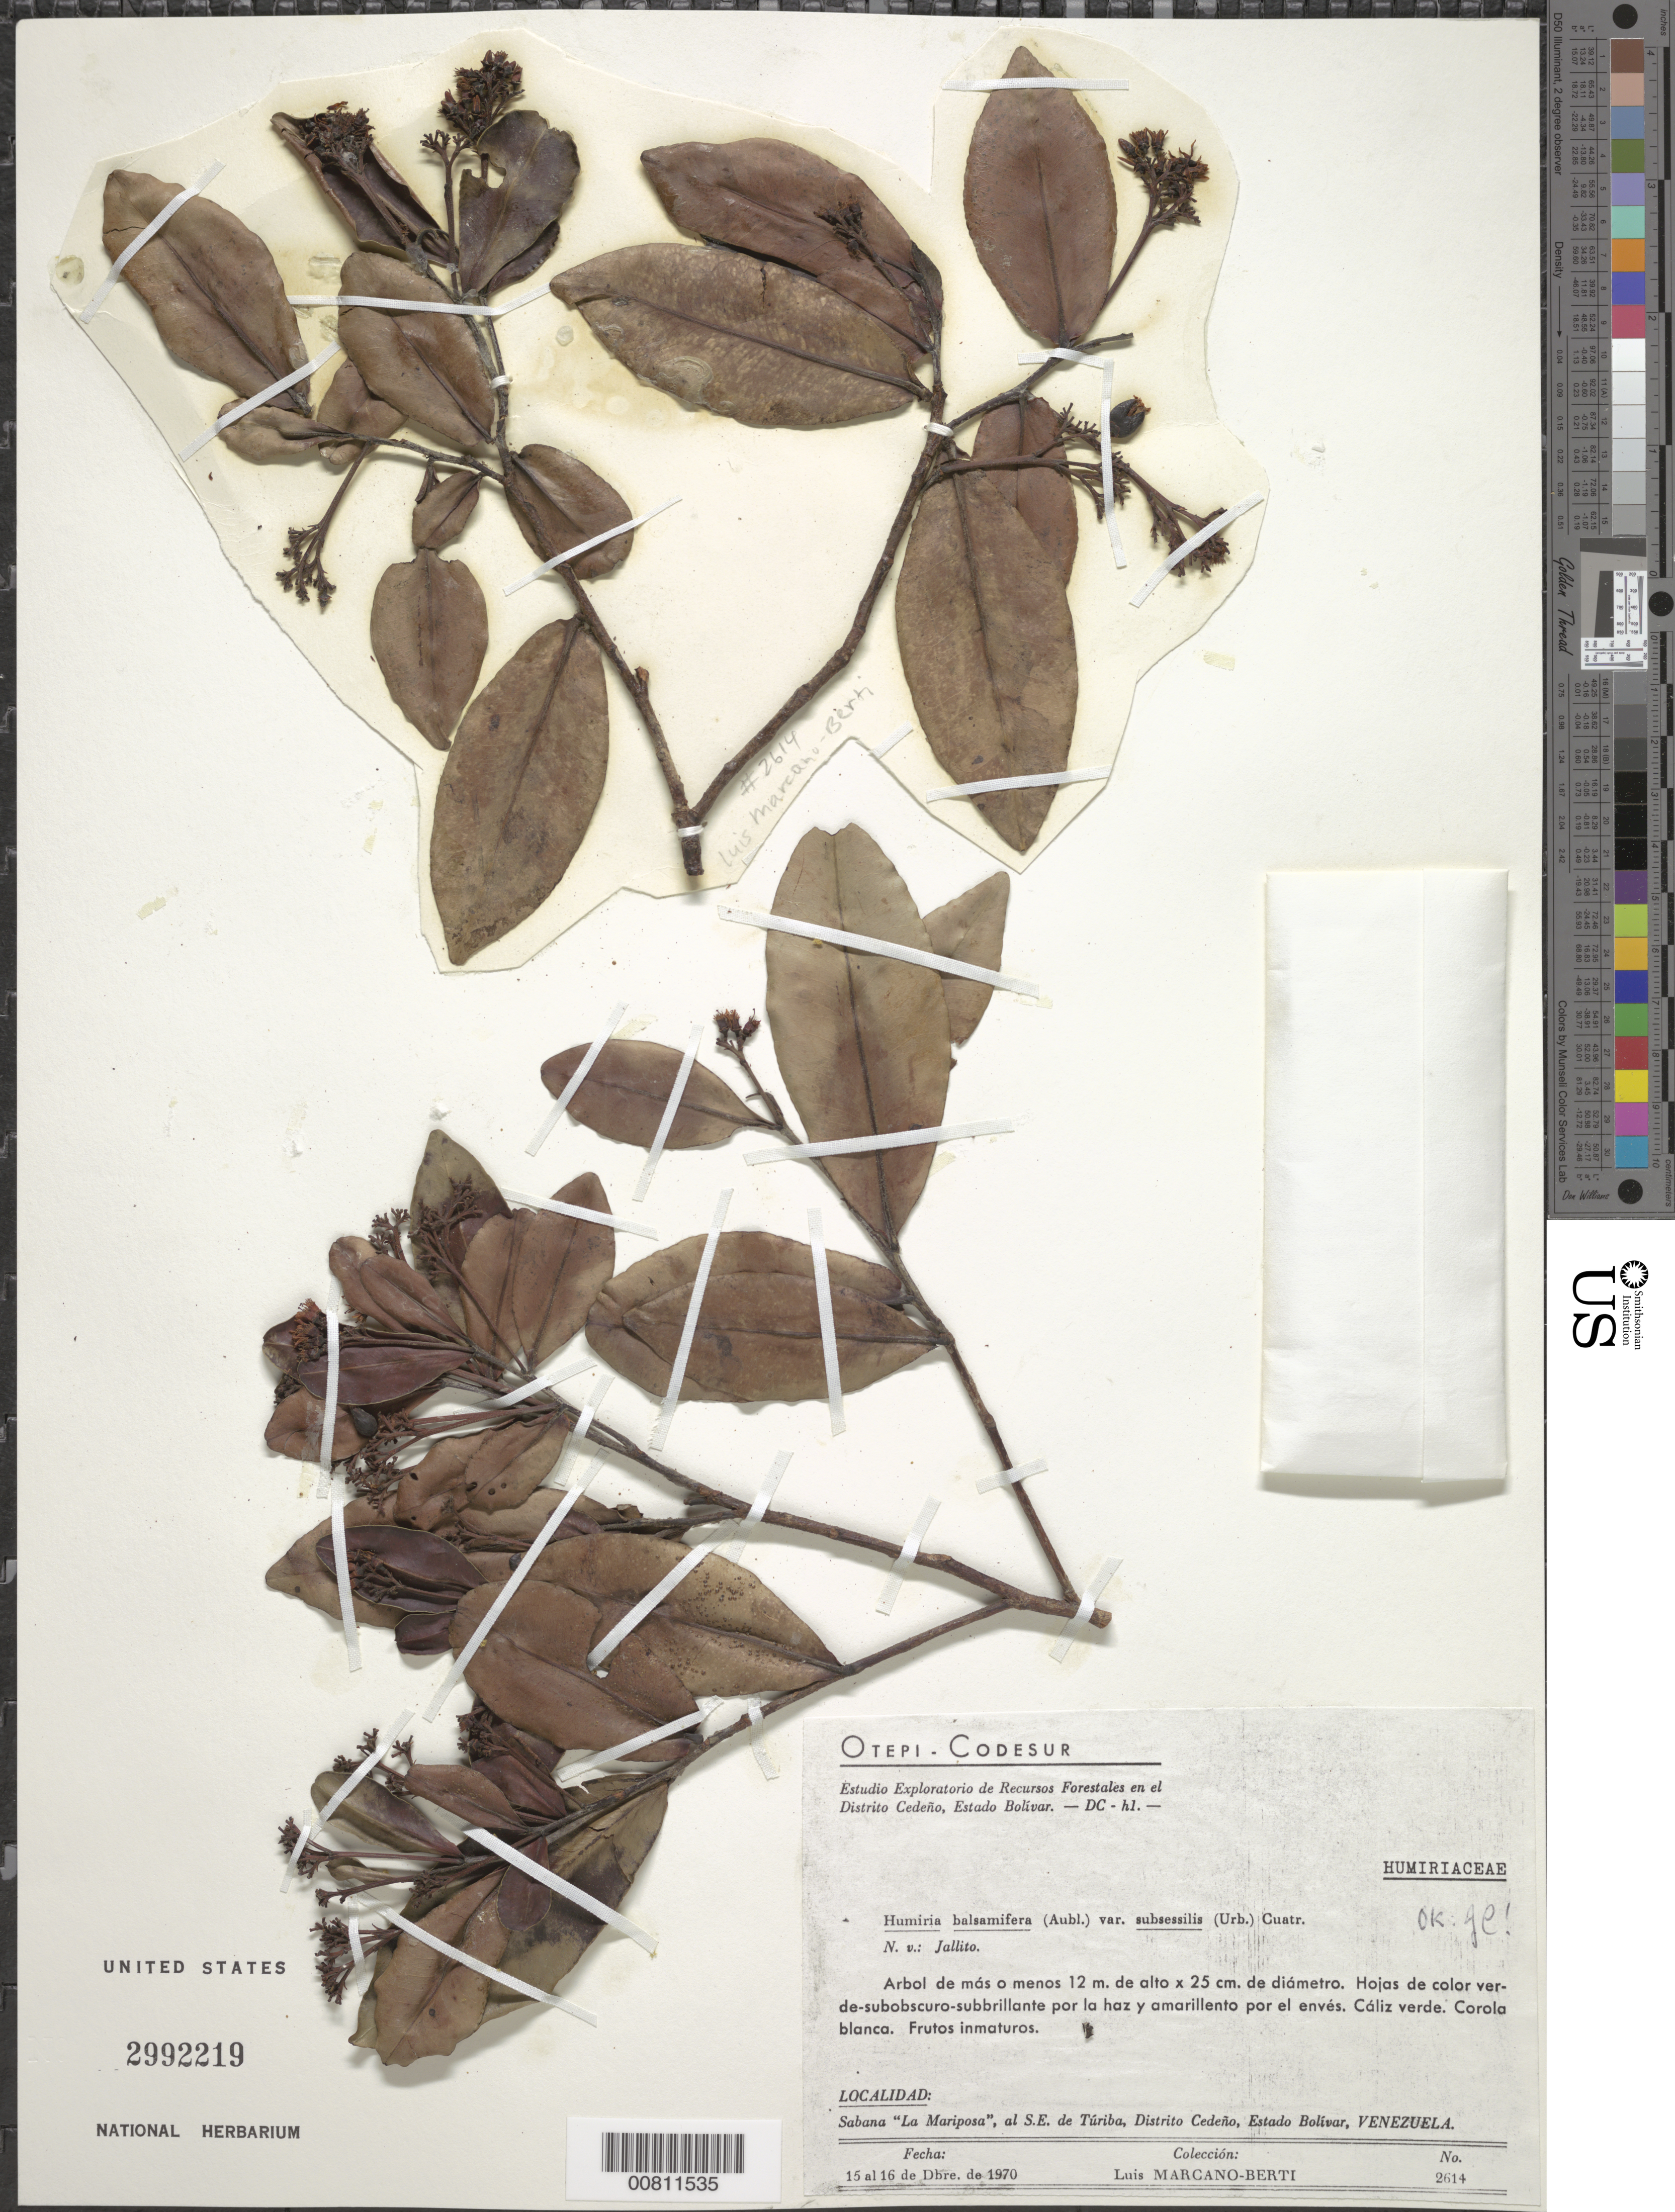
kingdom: Plantae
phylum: Tracheophyta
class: Magnoliopsida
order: Malpighiales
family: Humiriaceae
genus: Humiria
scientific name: Humiria balsamifera var. subsessilis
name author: (Urb.) Cuatrec.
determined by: Cuatrecasas, J.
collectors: L. Marcano-Berti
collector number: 2614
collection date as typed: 15-Dec-70 to 16-Dec-70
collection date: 1970-12-15/1970-12-16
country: Venezuela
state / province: Bolívar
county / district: Cedeño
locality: Sabana "La Mariposa", al SE de Túriba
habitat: Sabana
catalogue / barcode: US 2992219